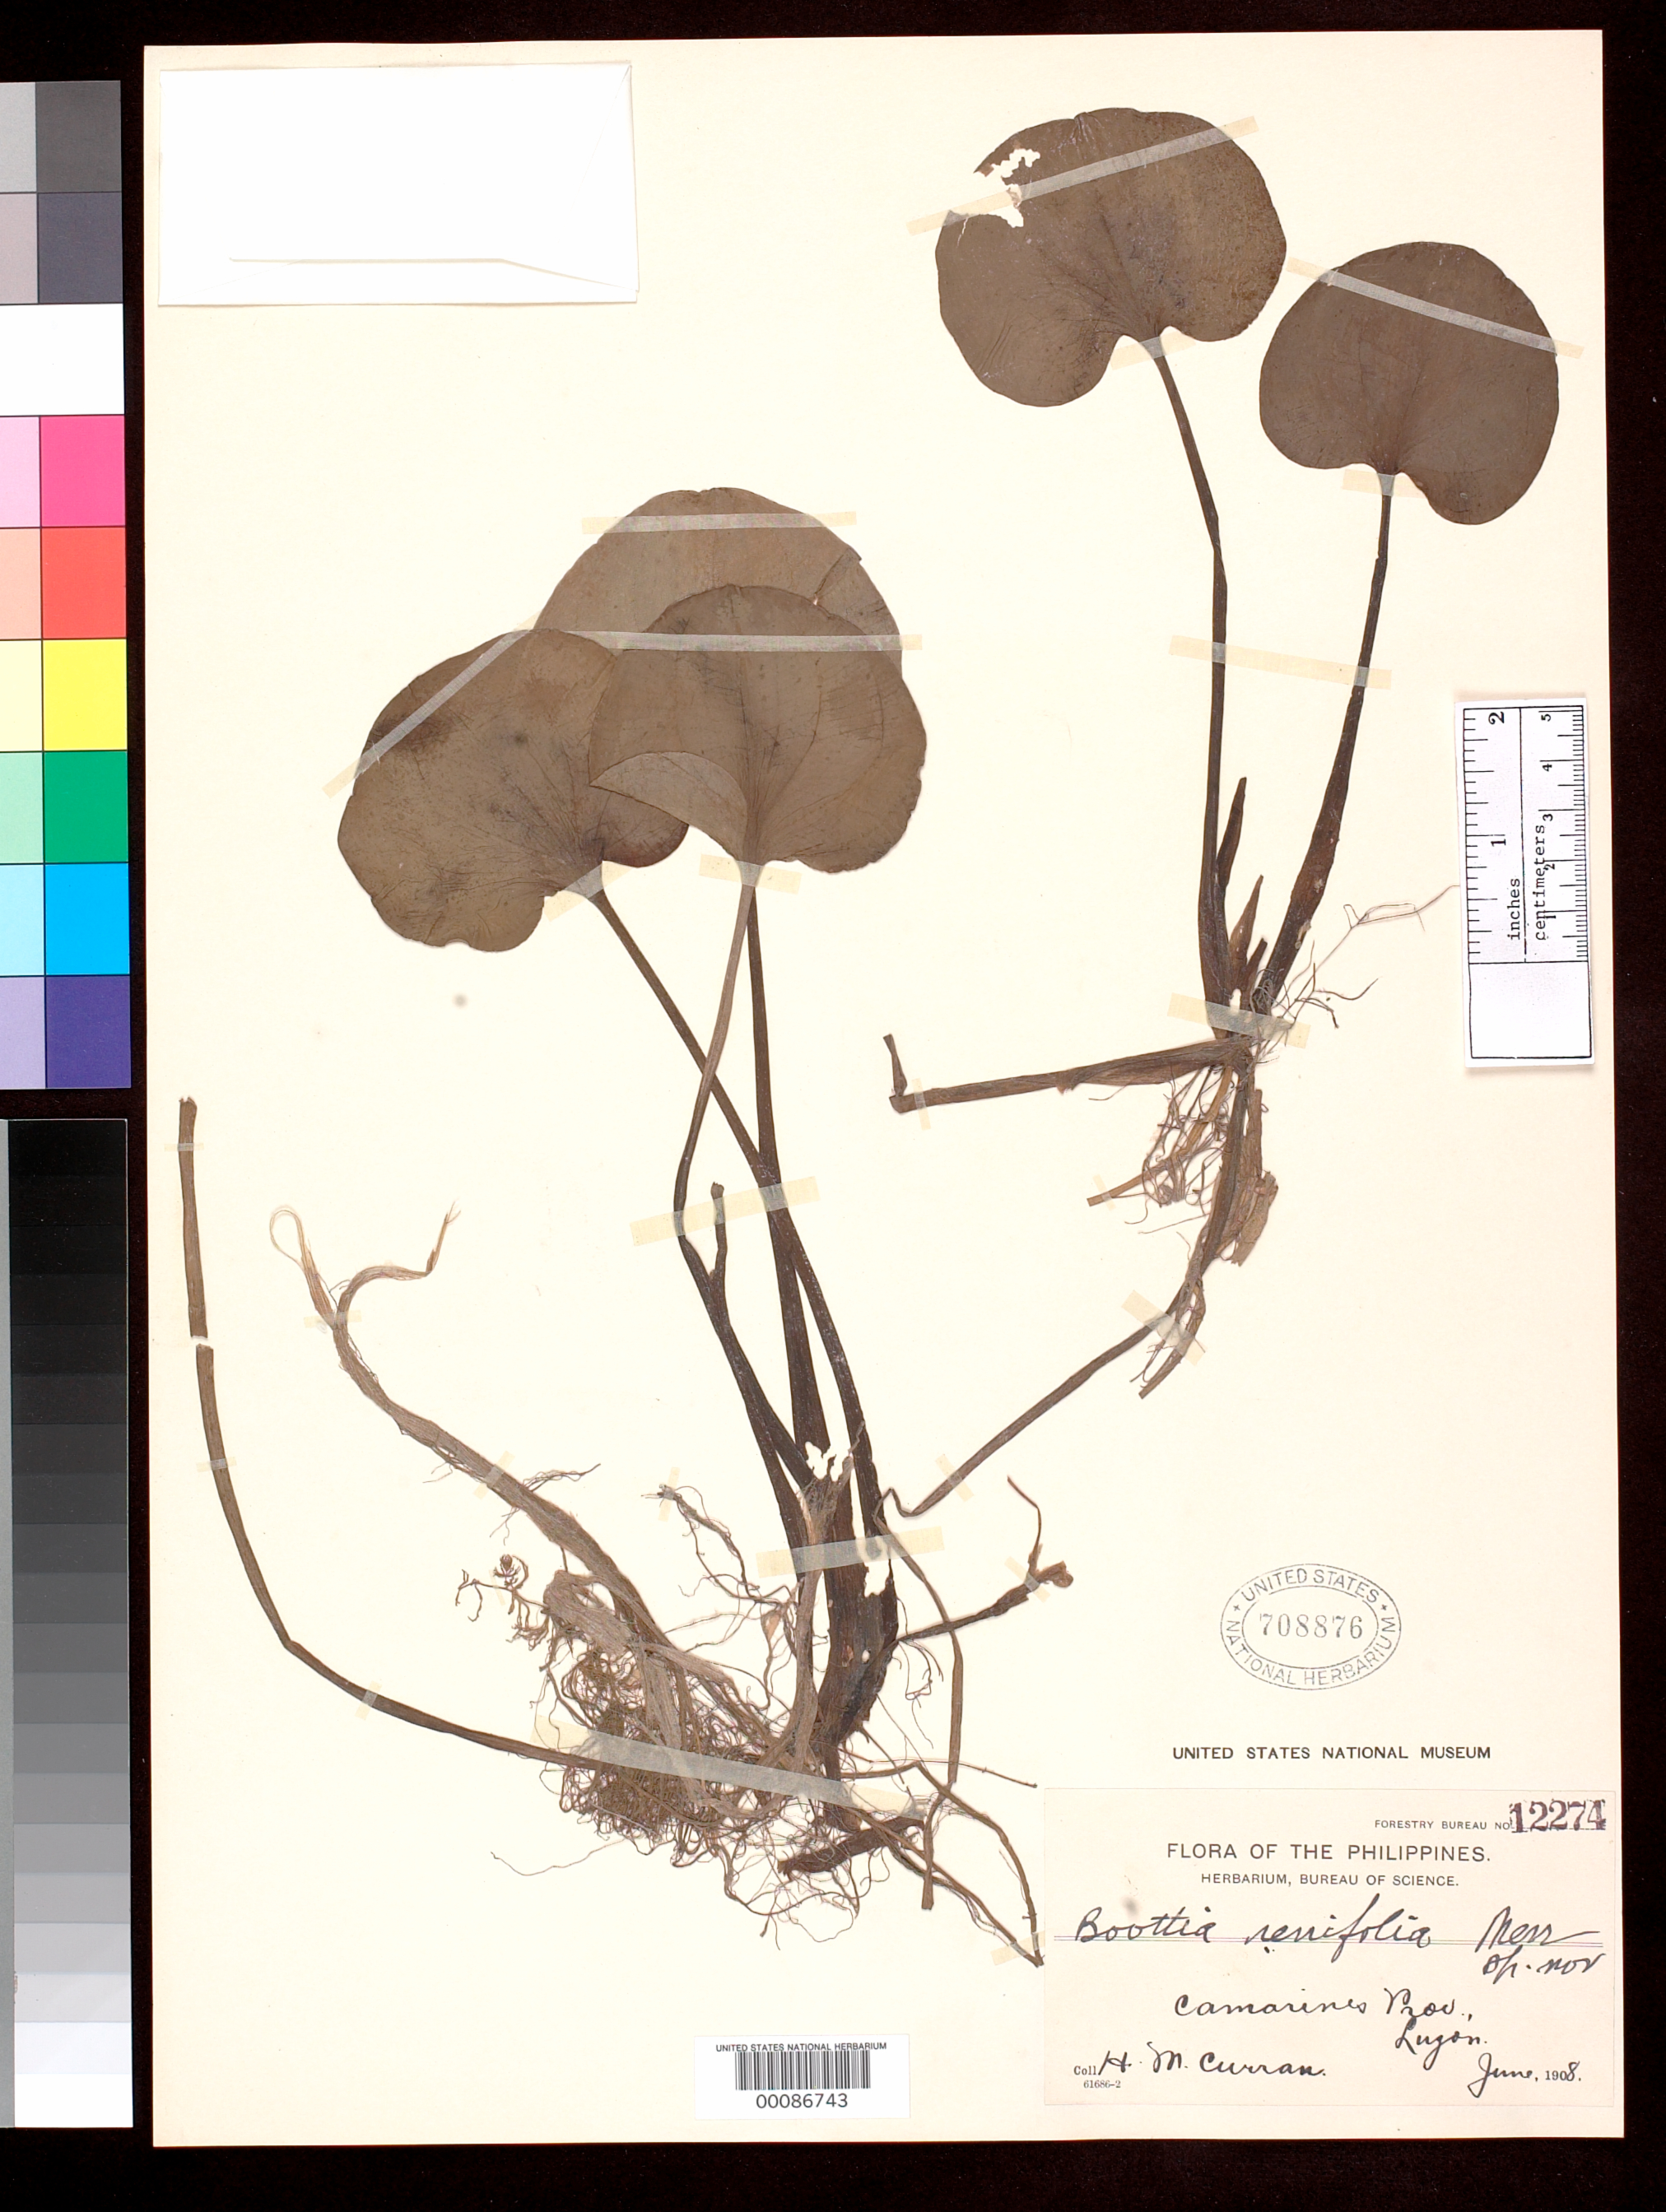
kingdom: Plantae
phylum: Tracheophyta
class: Liliopsida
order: Alismatales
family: Hydrocharitaceae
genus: Boottia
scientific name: Boottia renifolia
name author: Merr.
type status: Isotype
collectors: H. M. Curran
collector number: For. Bur. 12274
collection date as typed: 05 Jun 1908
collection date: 1908-06-05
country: Philippines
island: Luzon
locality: Bula.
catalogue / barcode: US 708876